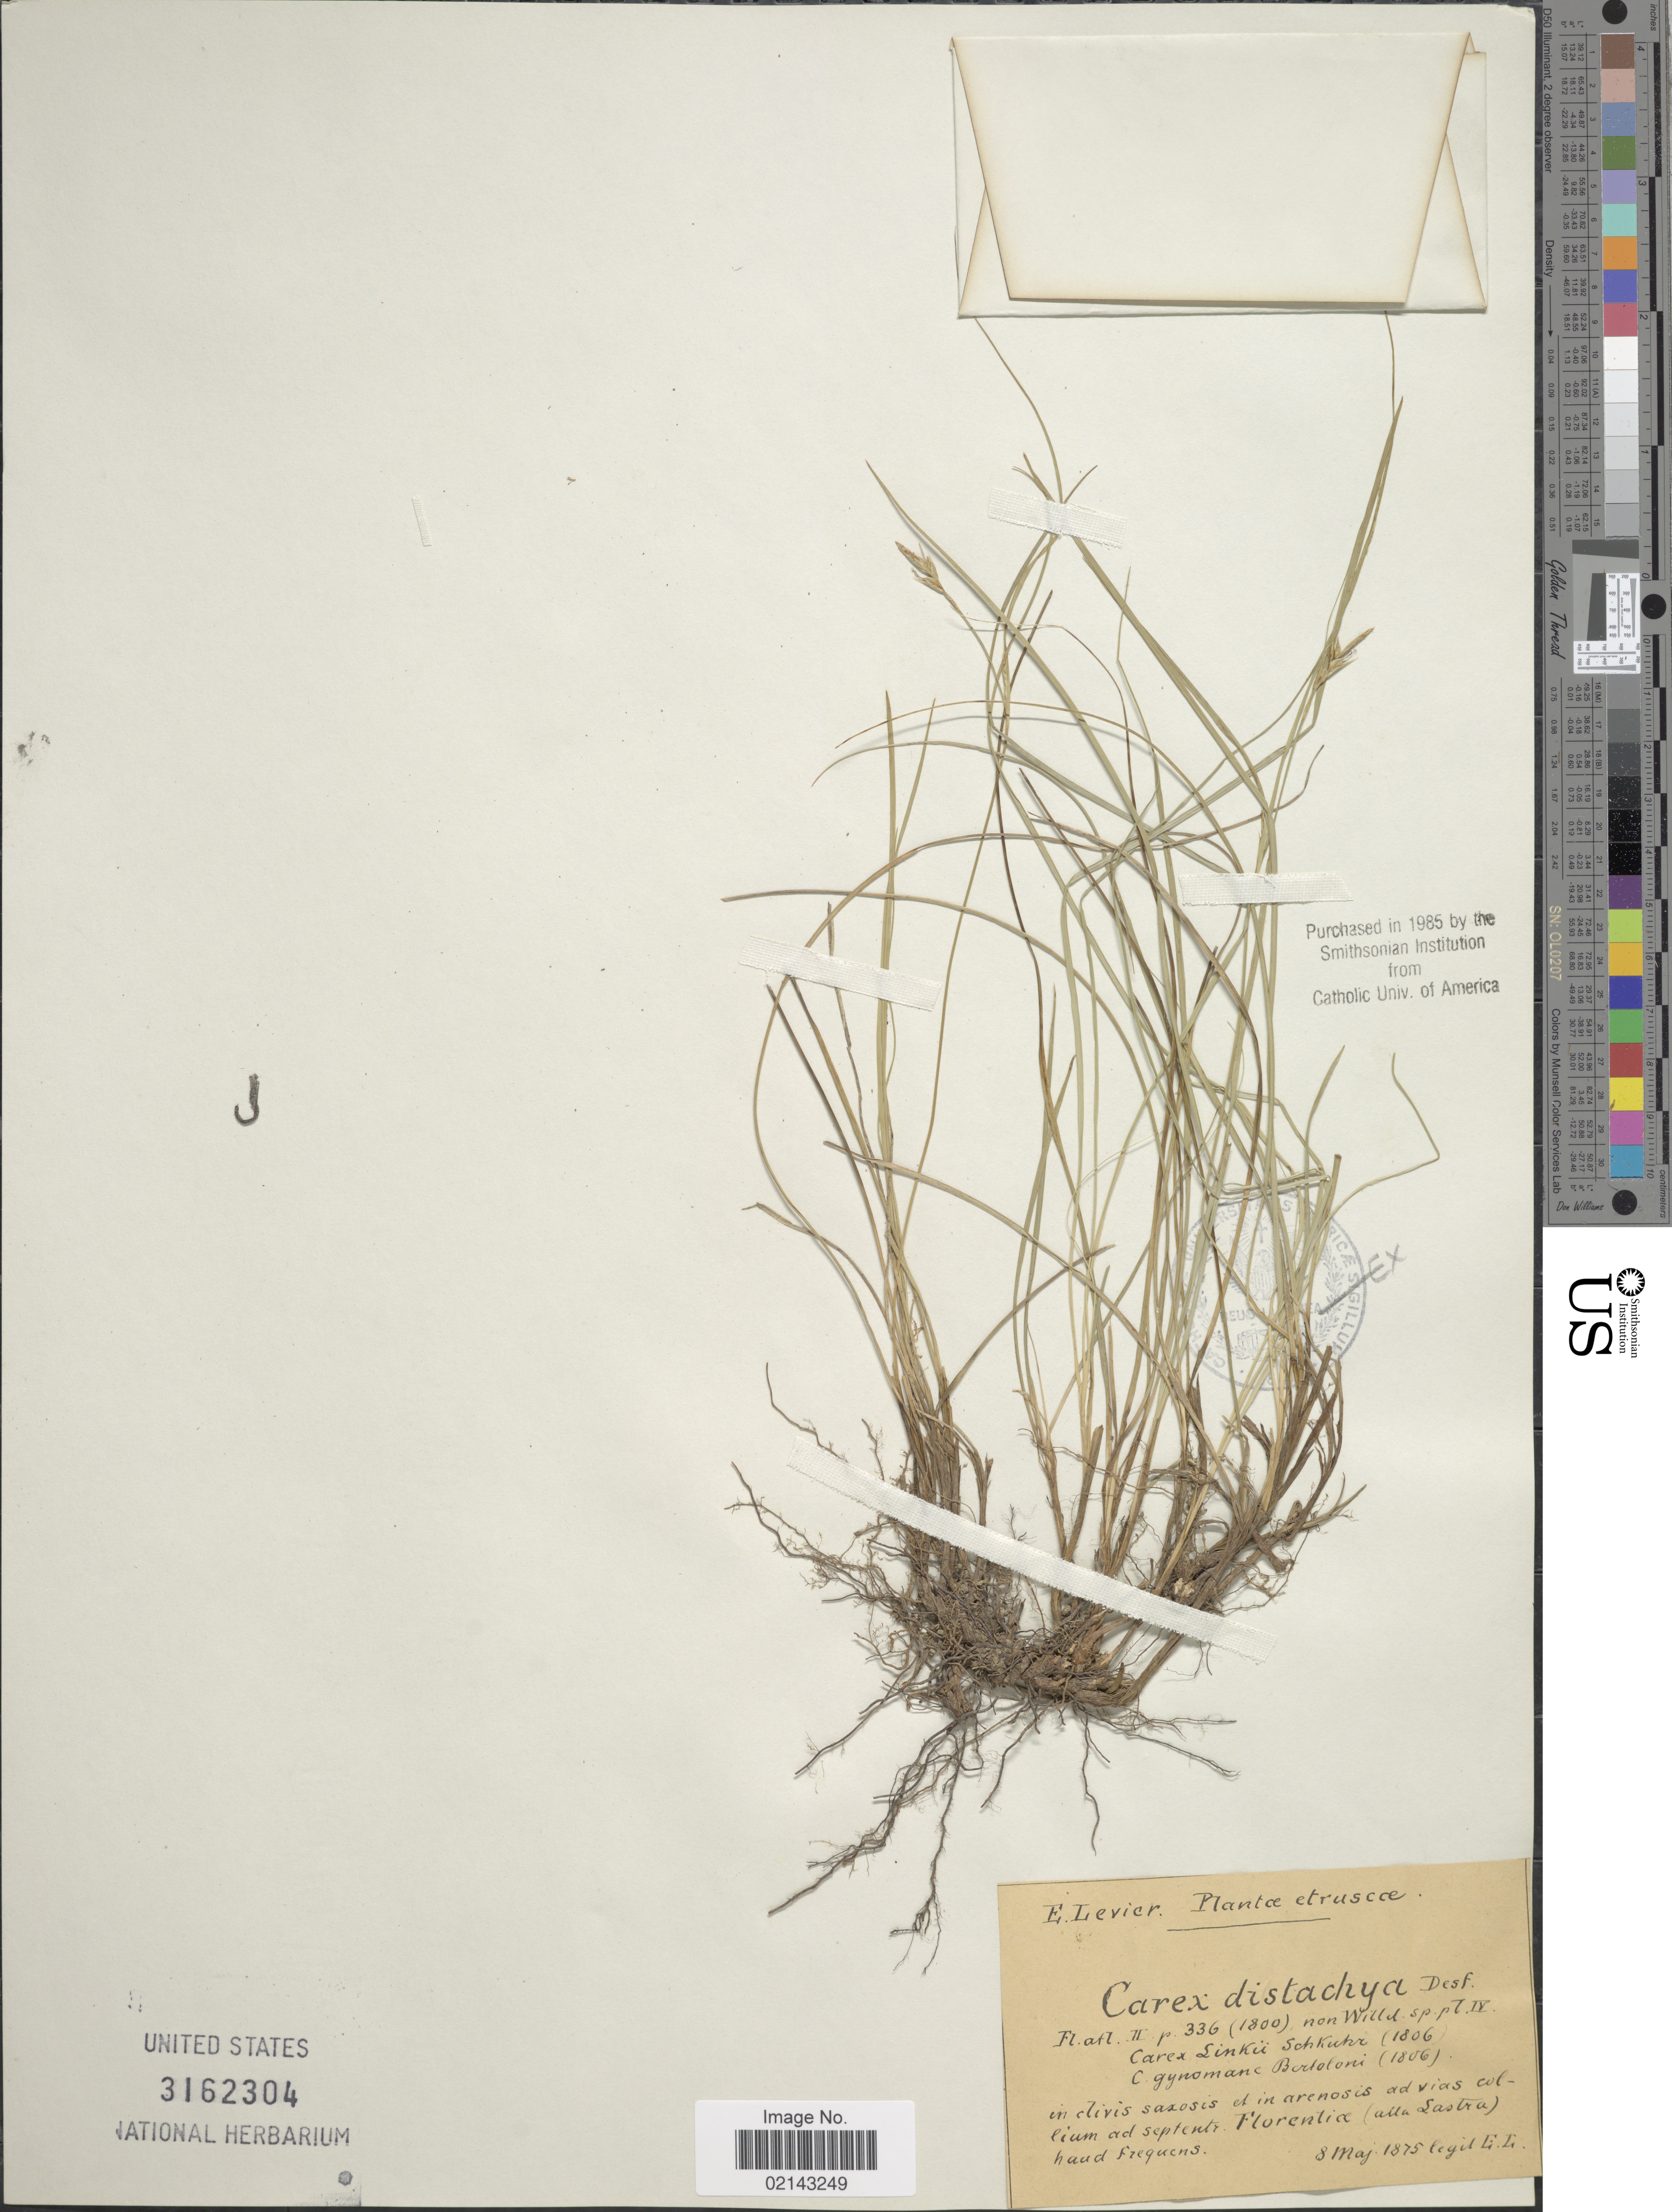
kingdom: Plantae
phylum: Tracheophyta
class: Liliopsida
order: Poales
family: Cyperaceae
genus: Carex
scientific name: Carex distachya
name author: Desf.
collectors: É. Levier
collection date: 1875-05-08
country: Italy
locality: Etruscæ, in clivis saxosis et in arenosis ad vias collium ad septentr. Florentia (alla Lastra) haud frequens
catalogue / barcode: US 3162304